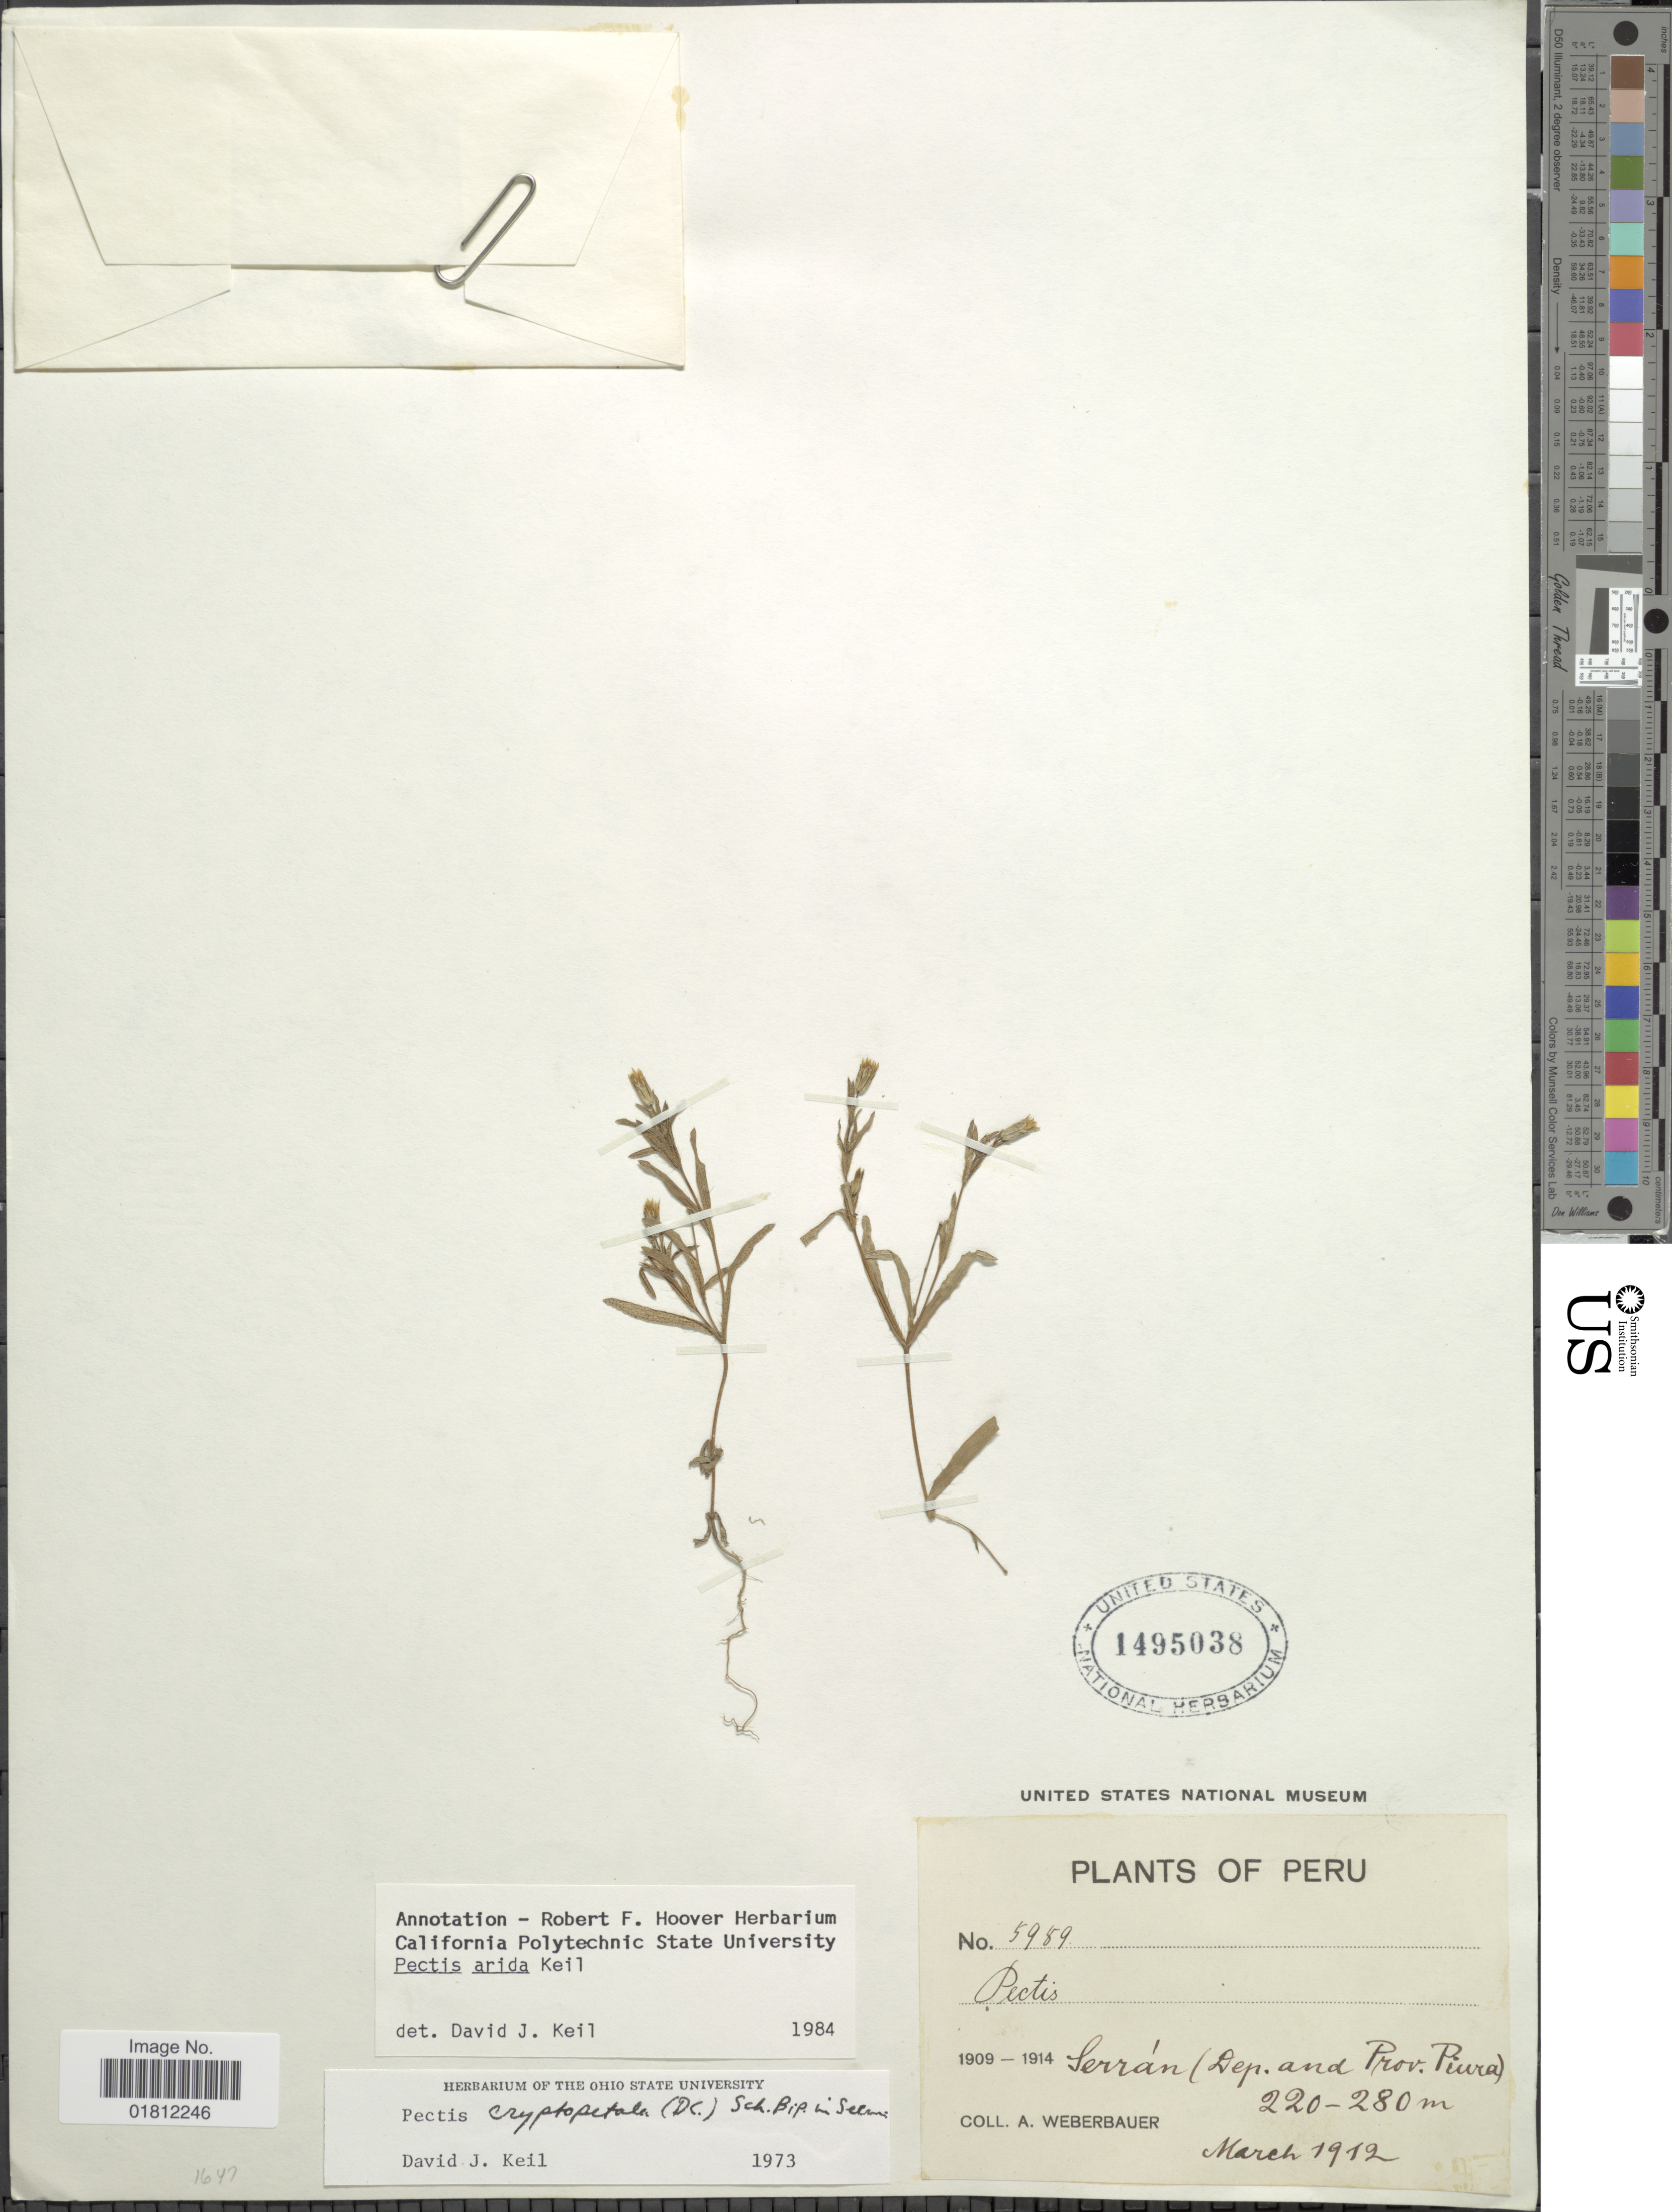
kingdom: Plantae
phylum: Tracheophyta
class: Magnoliopsida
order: Asterales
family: Asteraceae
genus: Pectis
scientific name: Pectis arida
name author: D.J. Keil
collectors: A. Weberbauer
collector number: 5989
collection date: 1912-03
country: Peru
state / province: Piura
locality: Serran, (Dep. and Prov. Piura).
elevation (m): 220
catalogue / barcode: US 1495038